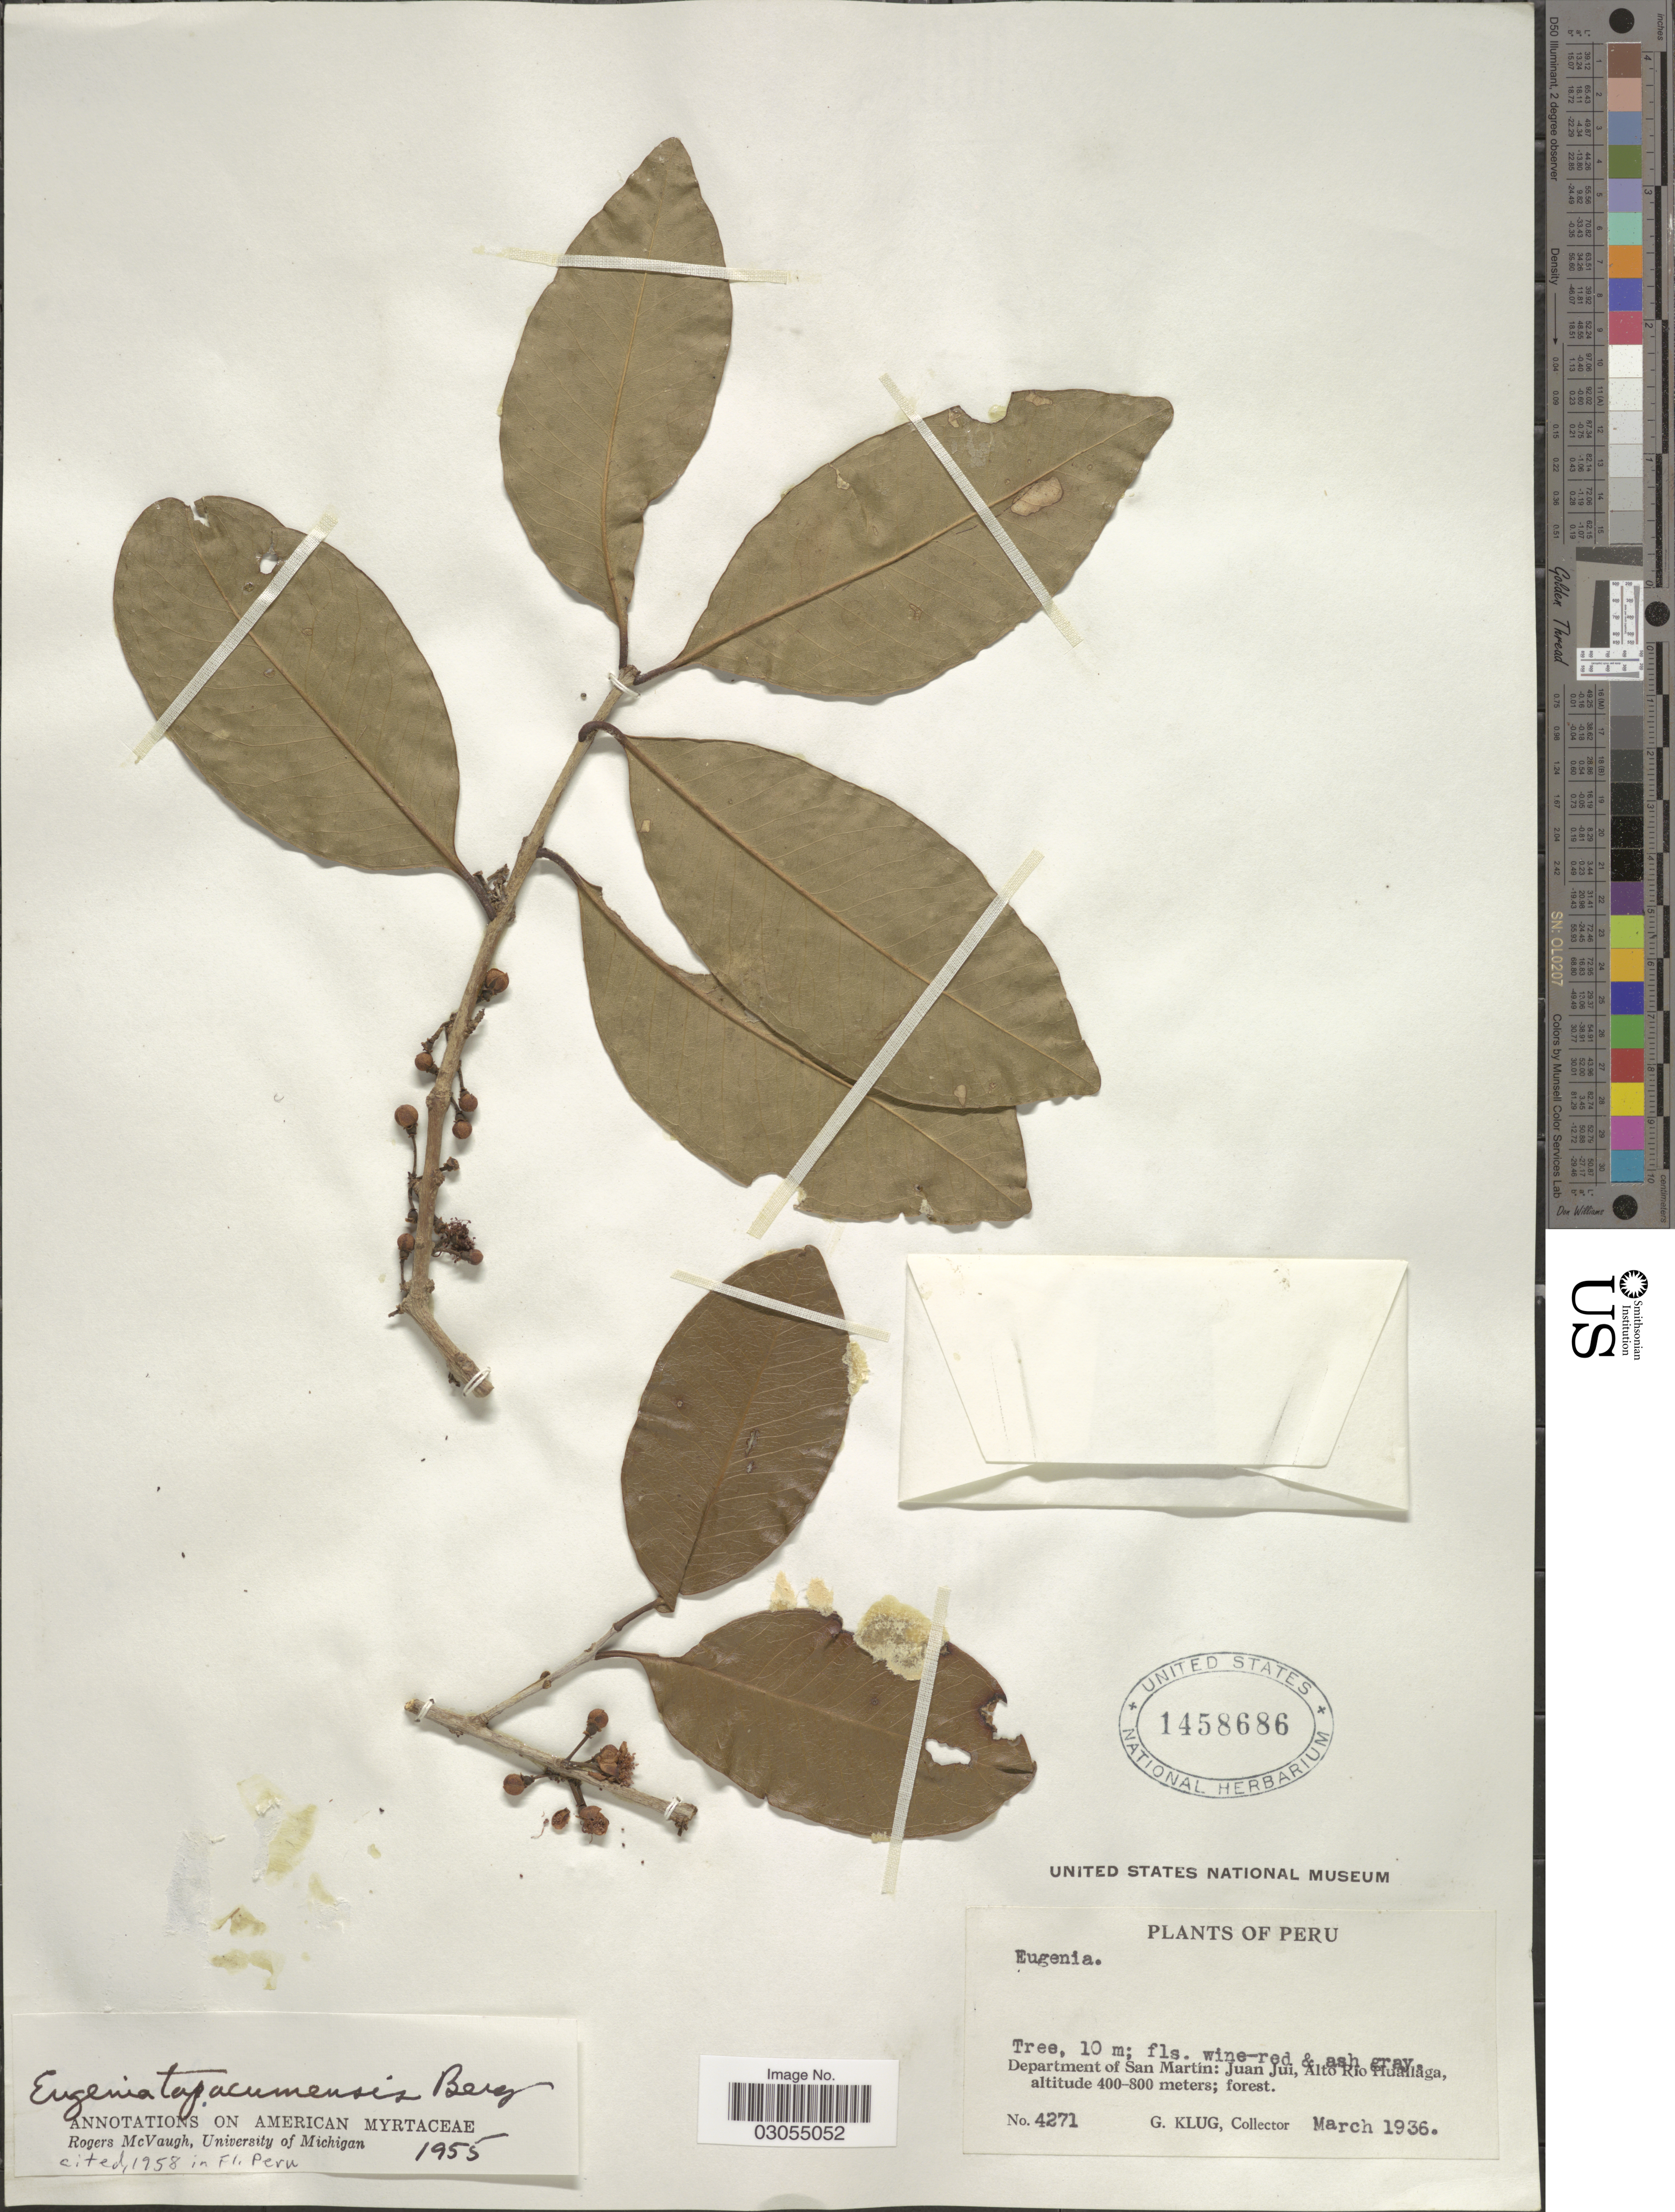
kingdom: Plantae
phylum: Tracheophyta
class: Magnoliopsida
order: Myrtales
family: Myrtaceae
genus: Eugenia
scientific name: Eugenia stictopetala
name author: DC.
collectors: G. Klug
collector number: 4271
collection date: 1936-03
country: Peru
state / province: San Martín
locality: Department of San Martín: Juan Jui, Alto Rio Huallaga.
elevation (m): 400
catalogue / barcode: US 1458686